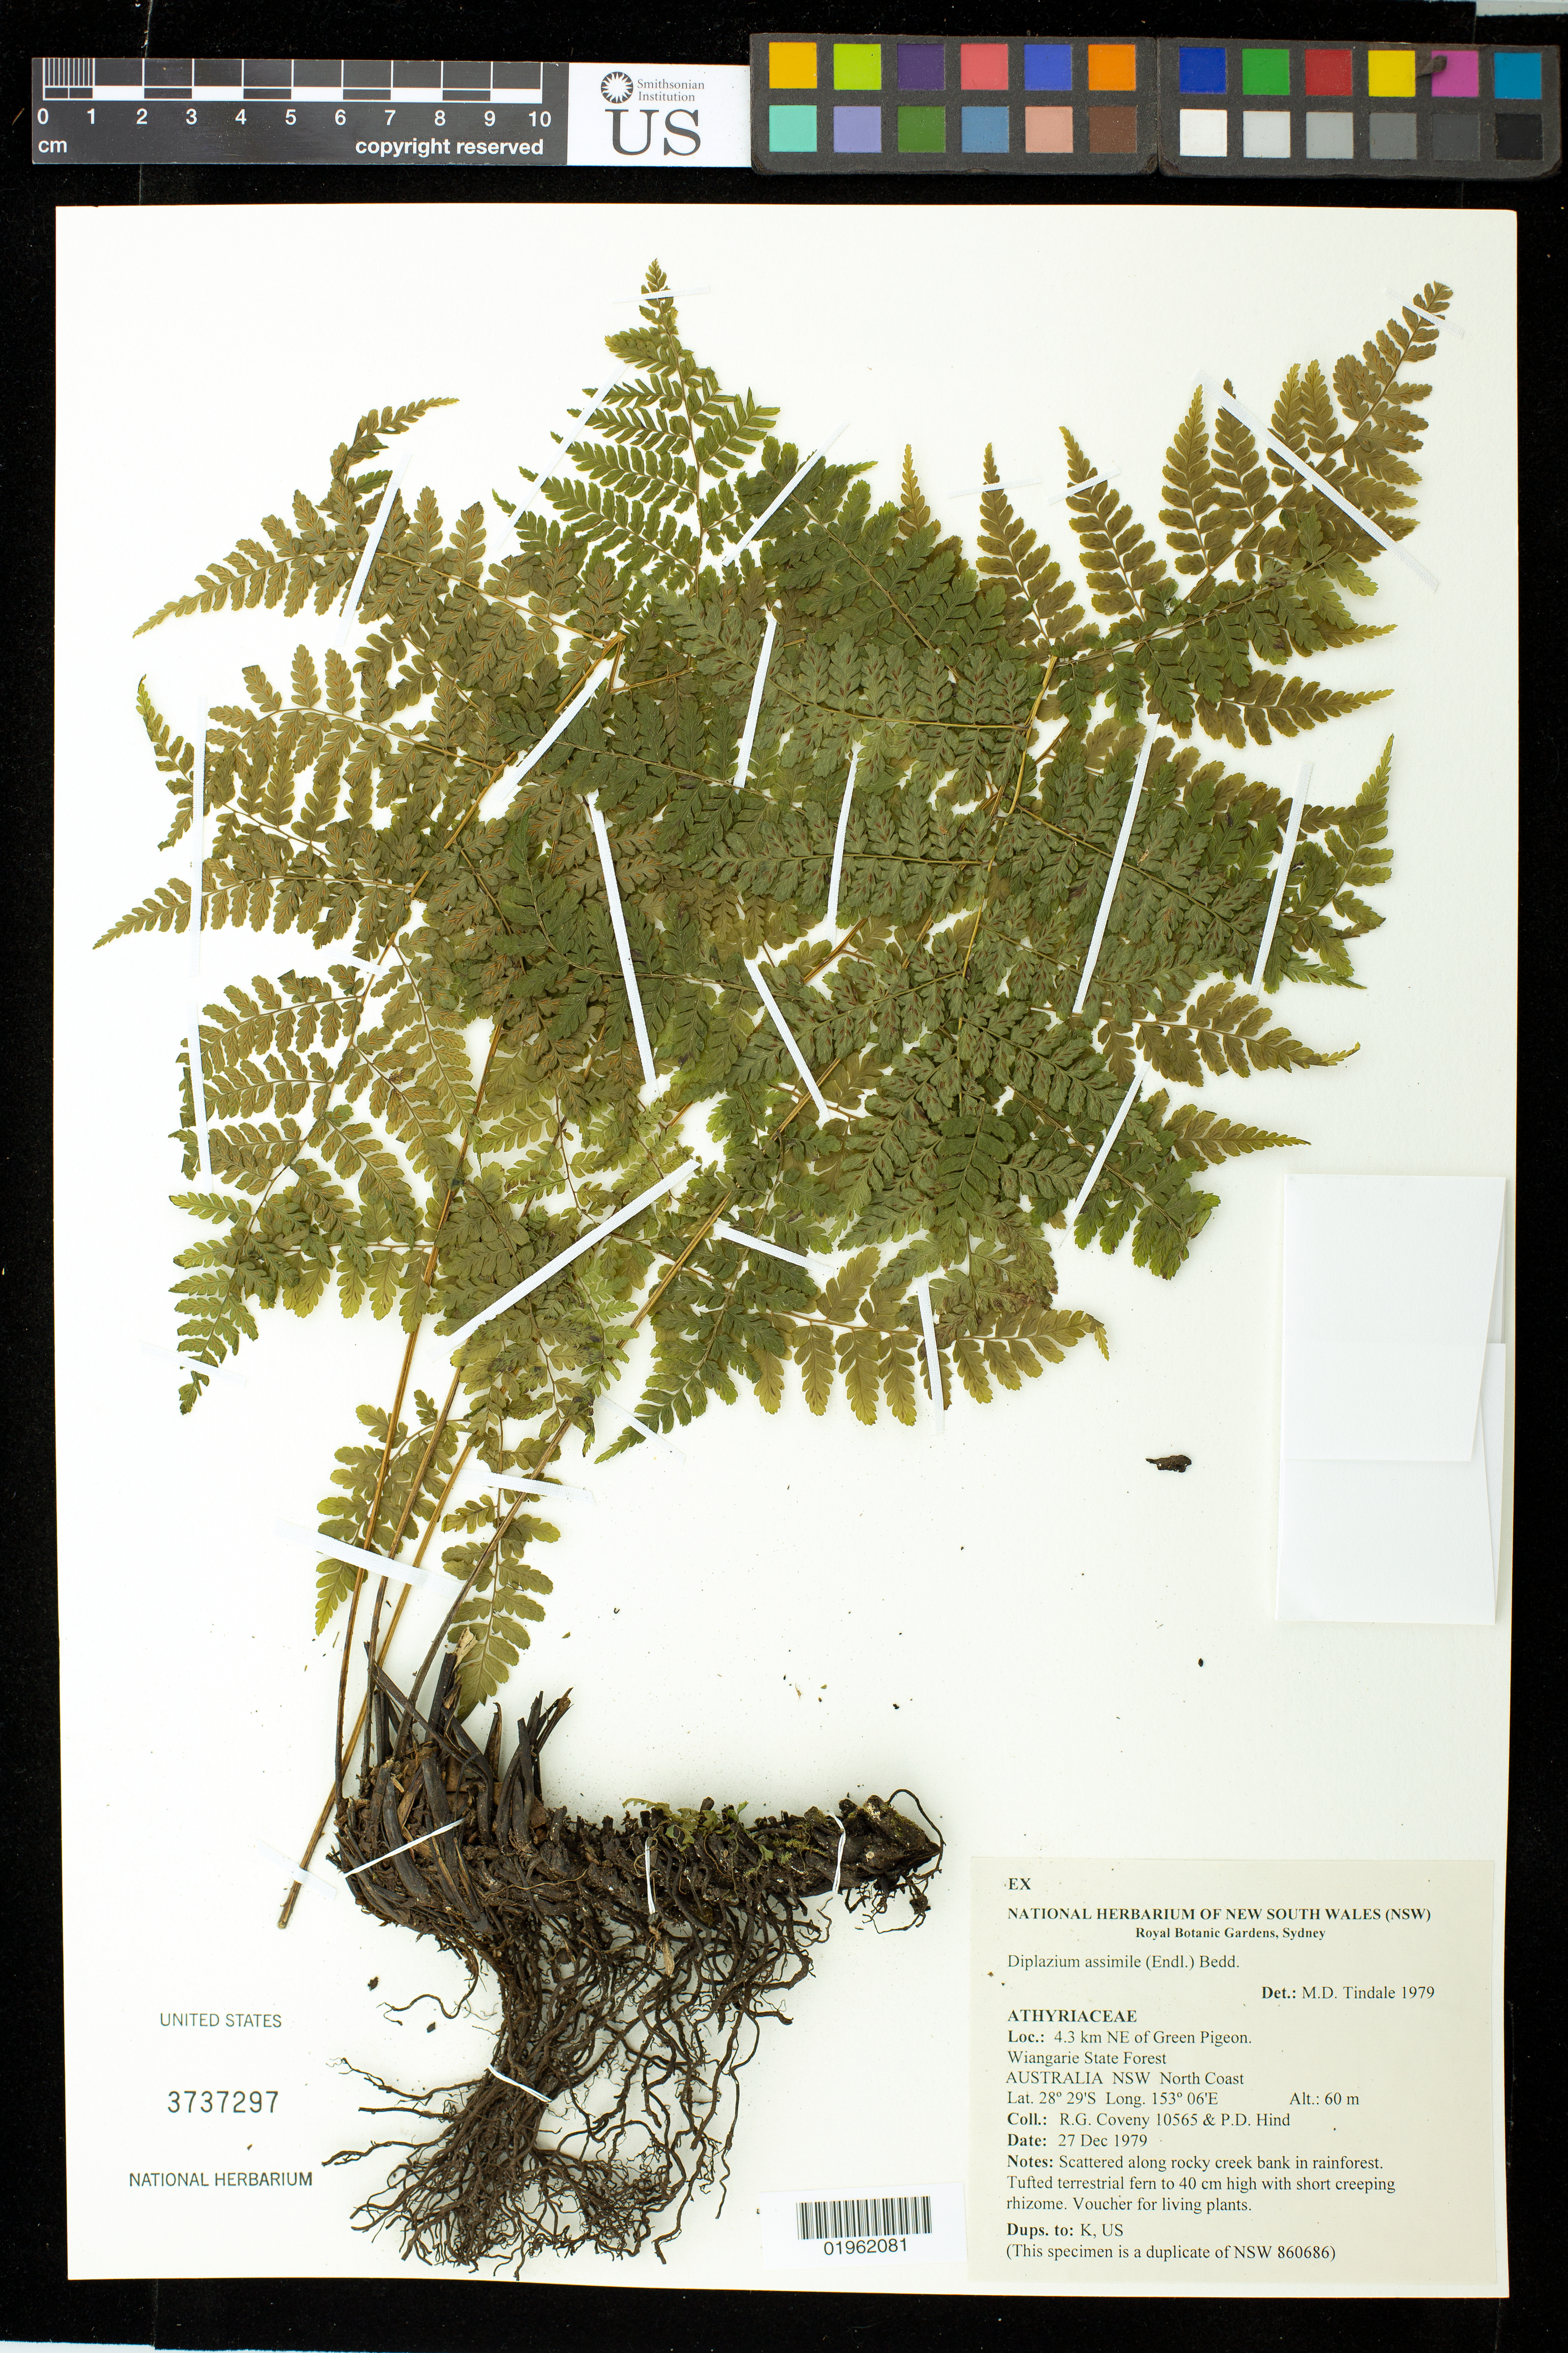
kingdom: Plantae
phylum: Tracheophyta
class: Polypodiopsida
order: Polypodiales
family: Athyriaceae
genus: Diplazium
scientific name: Diplazium assimile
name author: (Endl.) Bedd.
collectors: R. Coveny & P. Hind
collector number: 10565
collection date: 1979-12-27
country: Australia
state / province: New South Wales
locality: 4.3 km NE of Green Pigeon. Wiangarie State Forest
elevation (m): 60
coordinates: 28.29 S, 153.06 E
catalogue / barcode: US 3737297